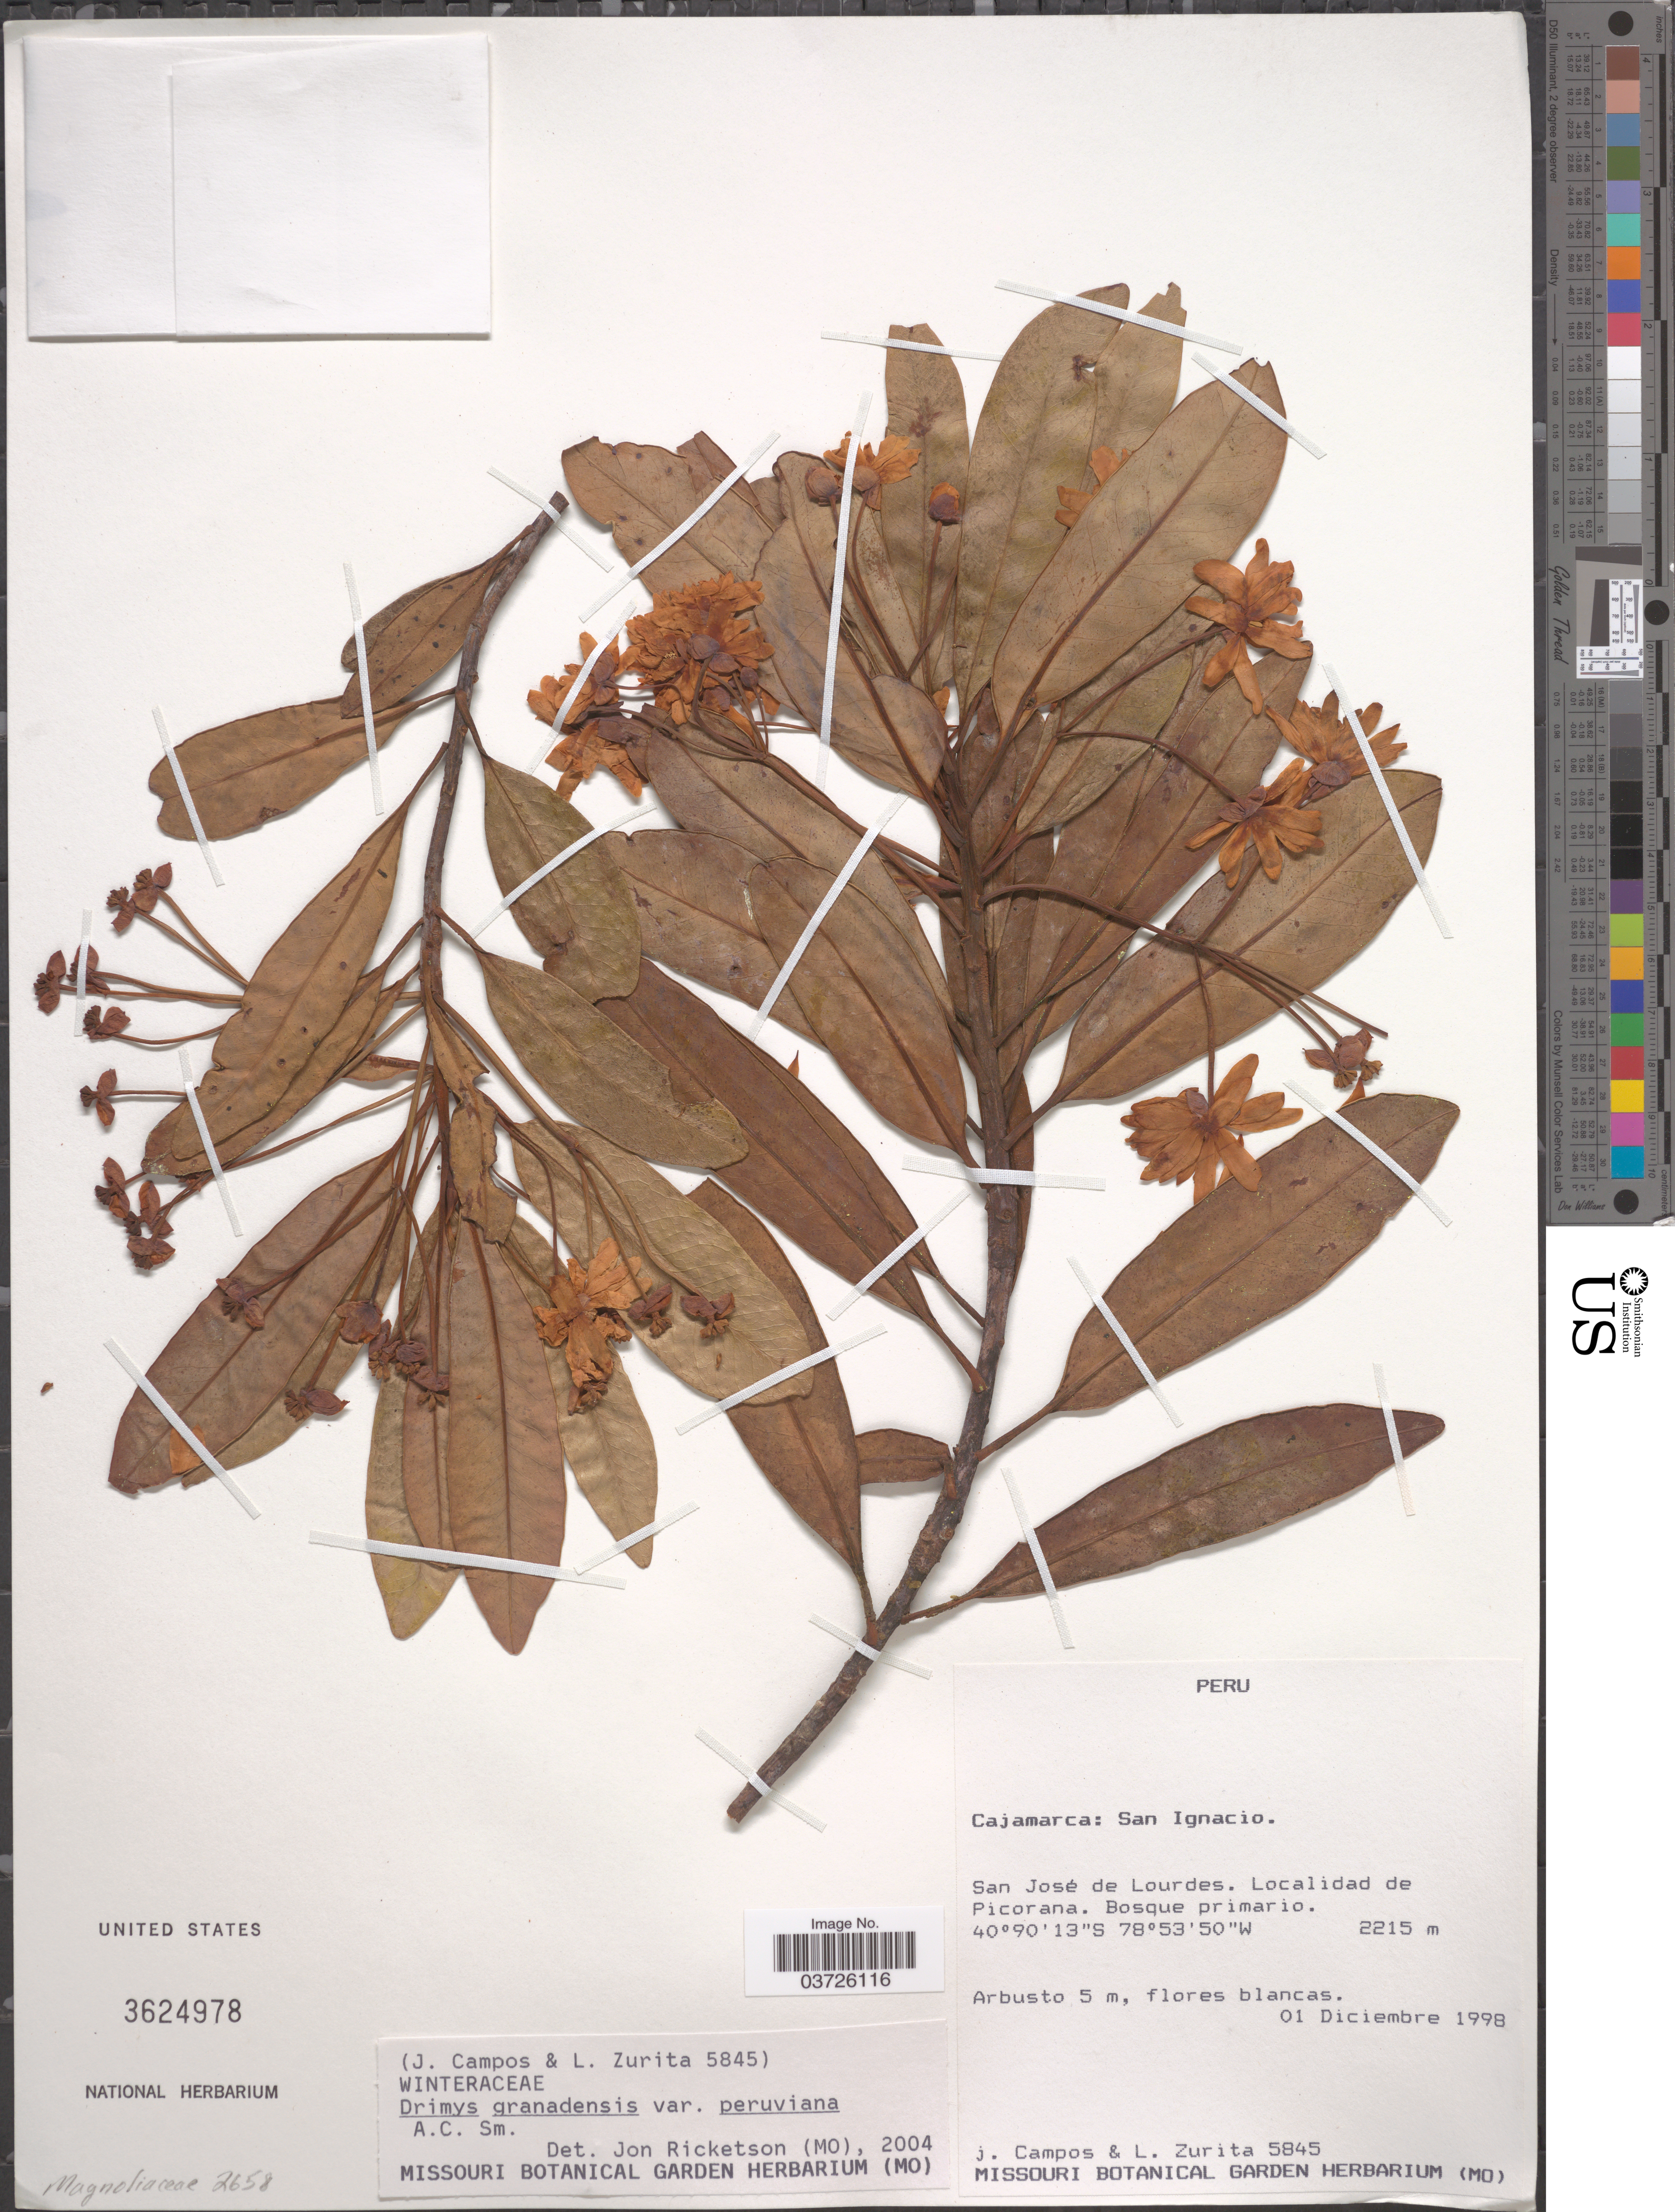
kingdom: Plantae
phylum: Tracheophyta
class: Magnoliopsida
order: Canellales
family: Winteraceae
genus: Drimys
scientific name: Drimys granadensis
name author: L. f.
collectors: J. Campos & L. Zurita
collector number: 5845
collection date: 1998-12-01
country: Peru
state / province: Cajamarca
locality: San Ignacio. San José de Lourdes. Localidad de Picorana.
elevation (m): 2215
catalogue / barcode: US 3624978